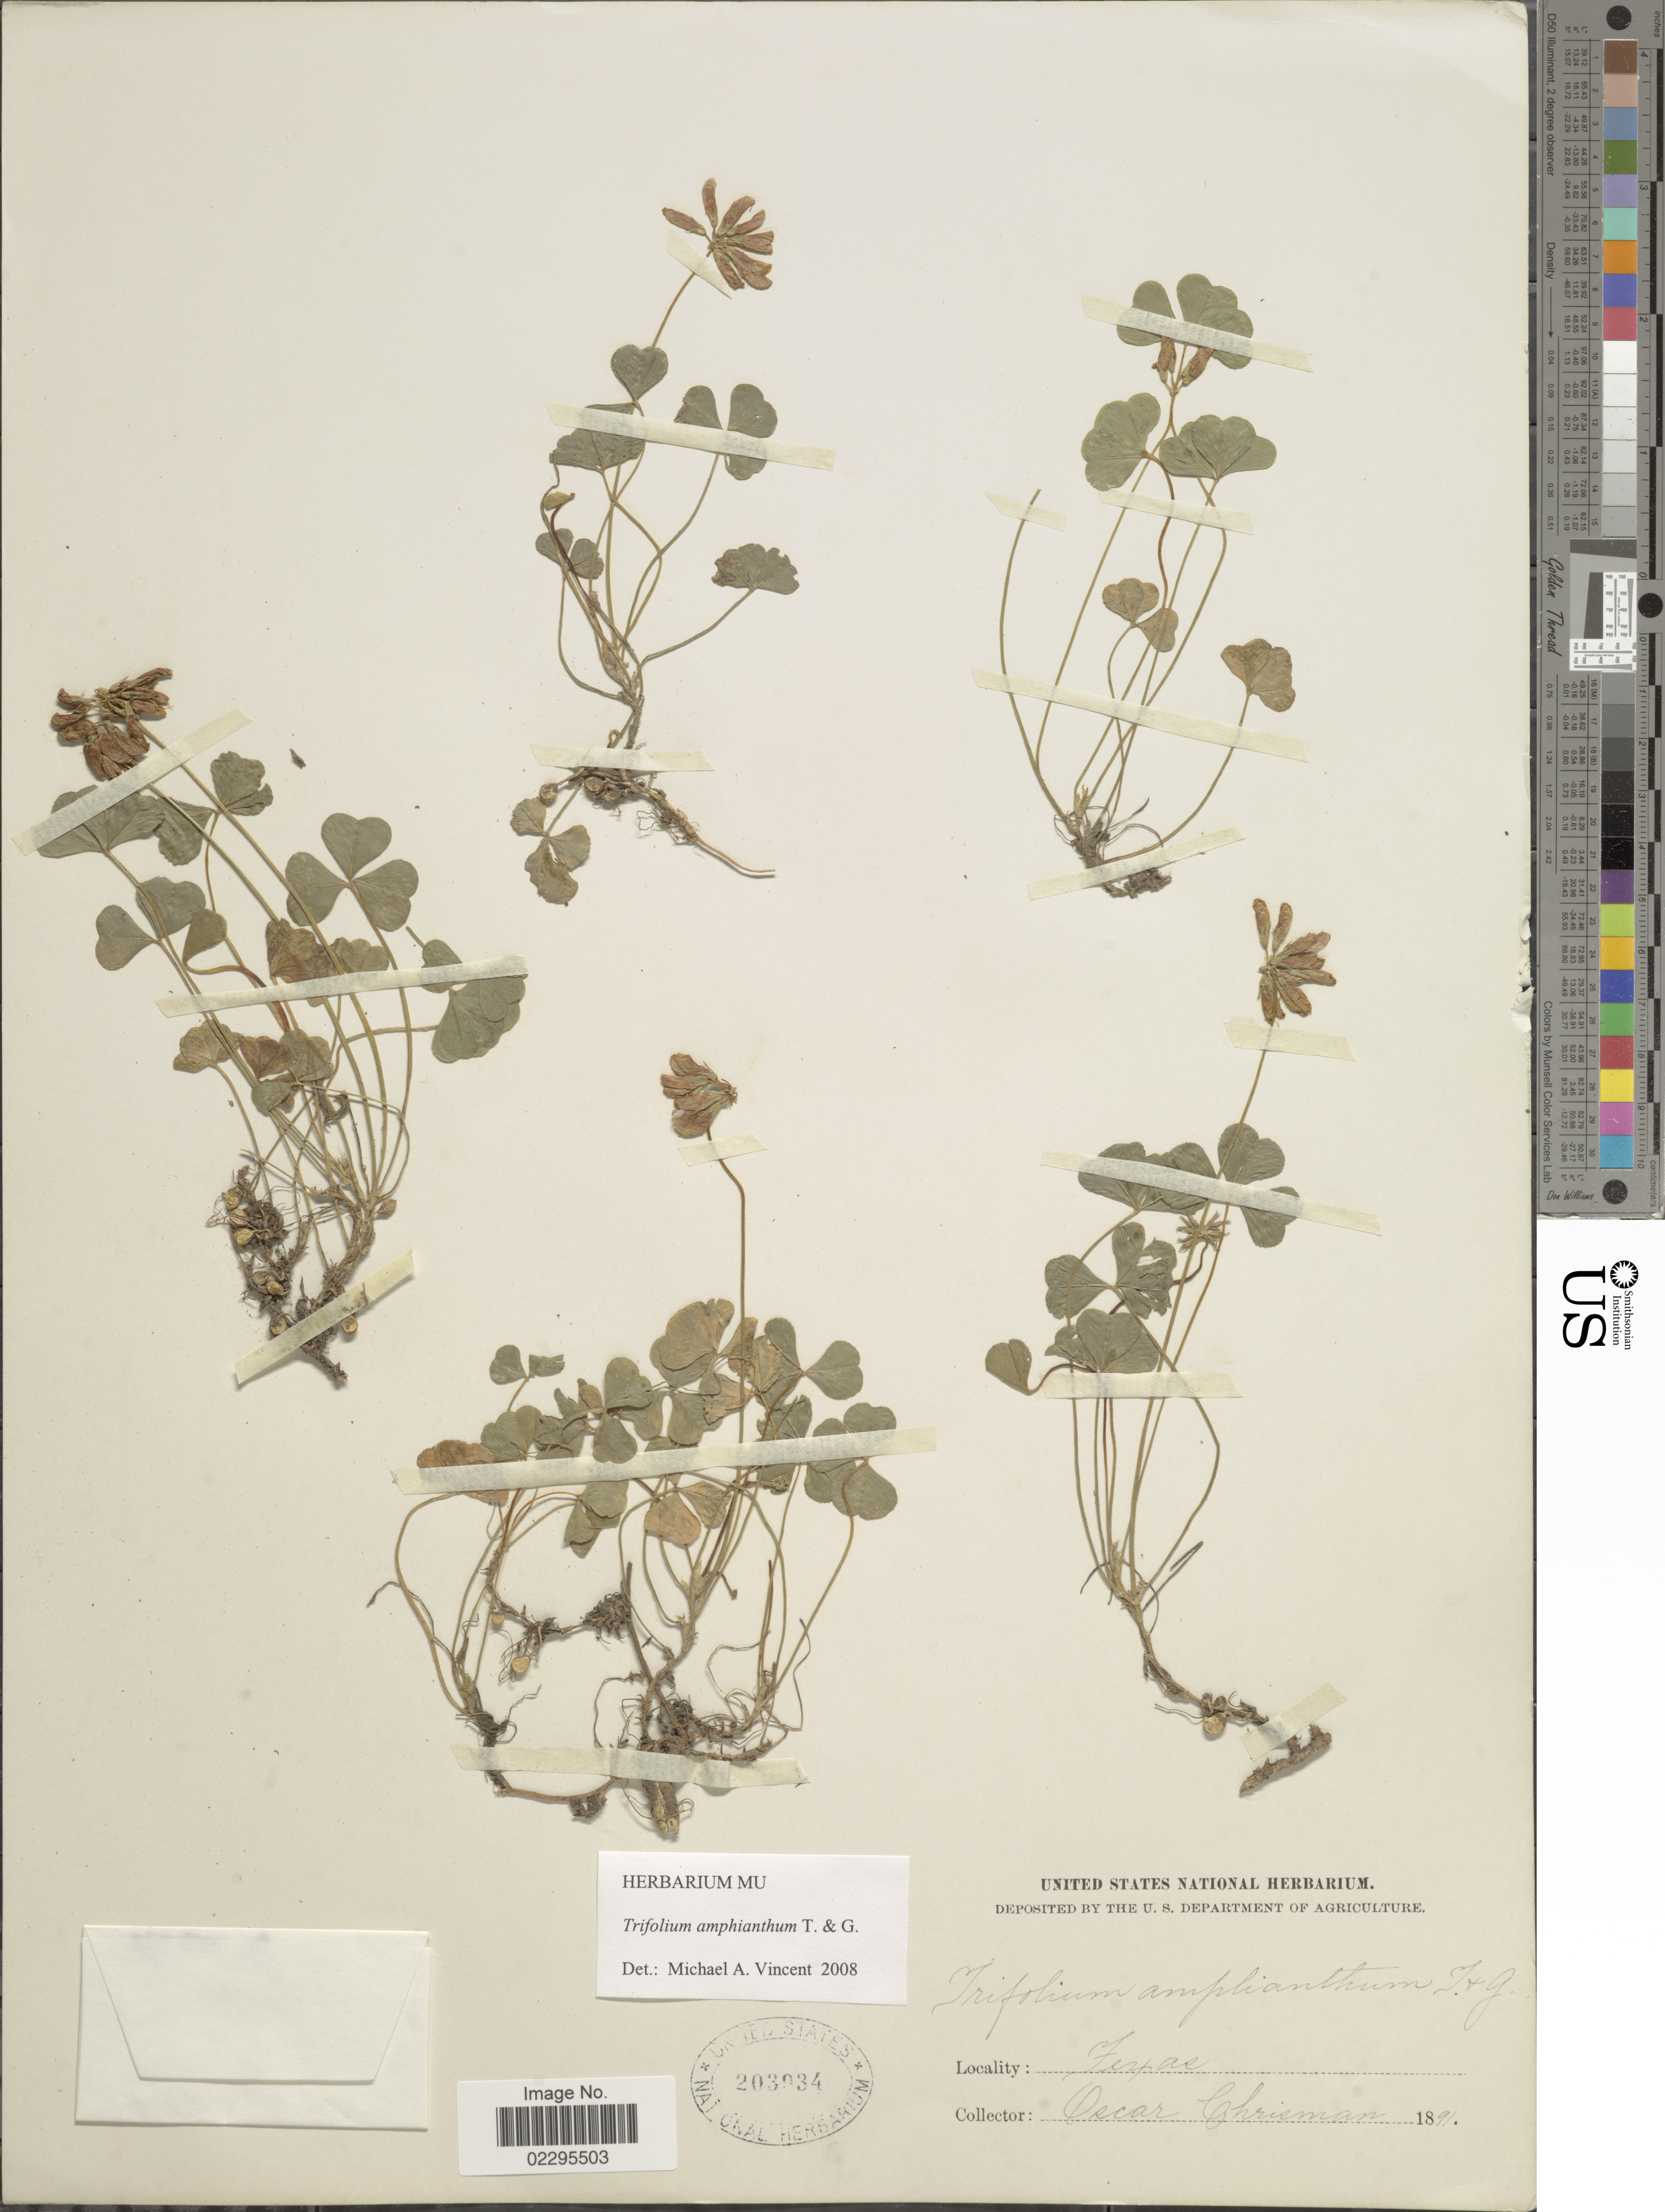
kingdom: Plantae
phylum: Tracheophyta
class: Magnoliopsida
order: Fabales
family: Fabaceae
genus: Trifolium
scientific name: Trifolium amphianthum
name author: Torr. & A. Gray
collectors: O. Chrisman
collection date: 1891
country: United States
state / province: Texas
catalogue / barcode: US 203934